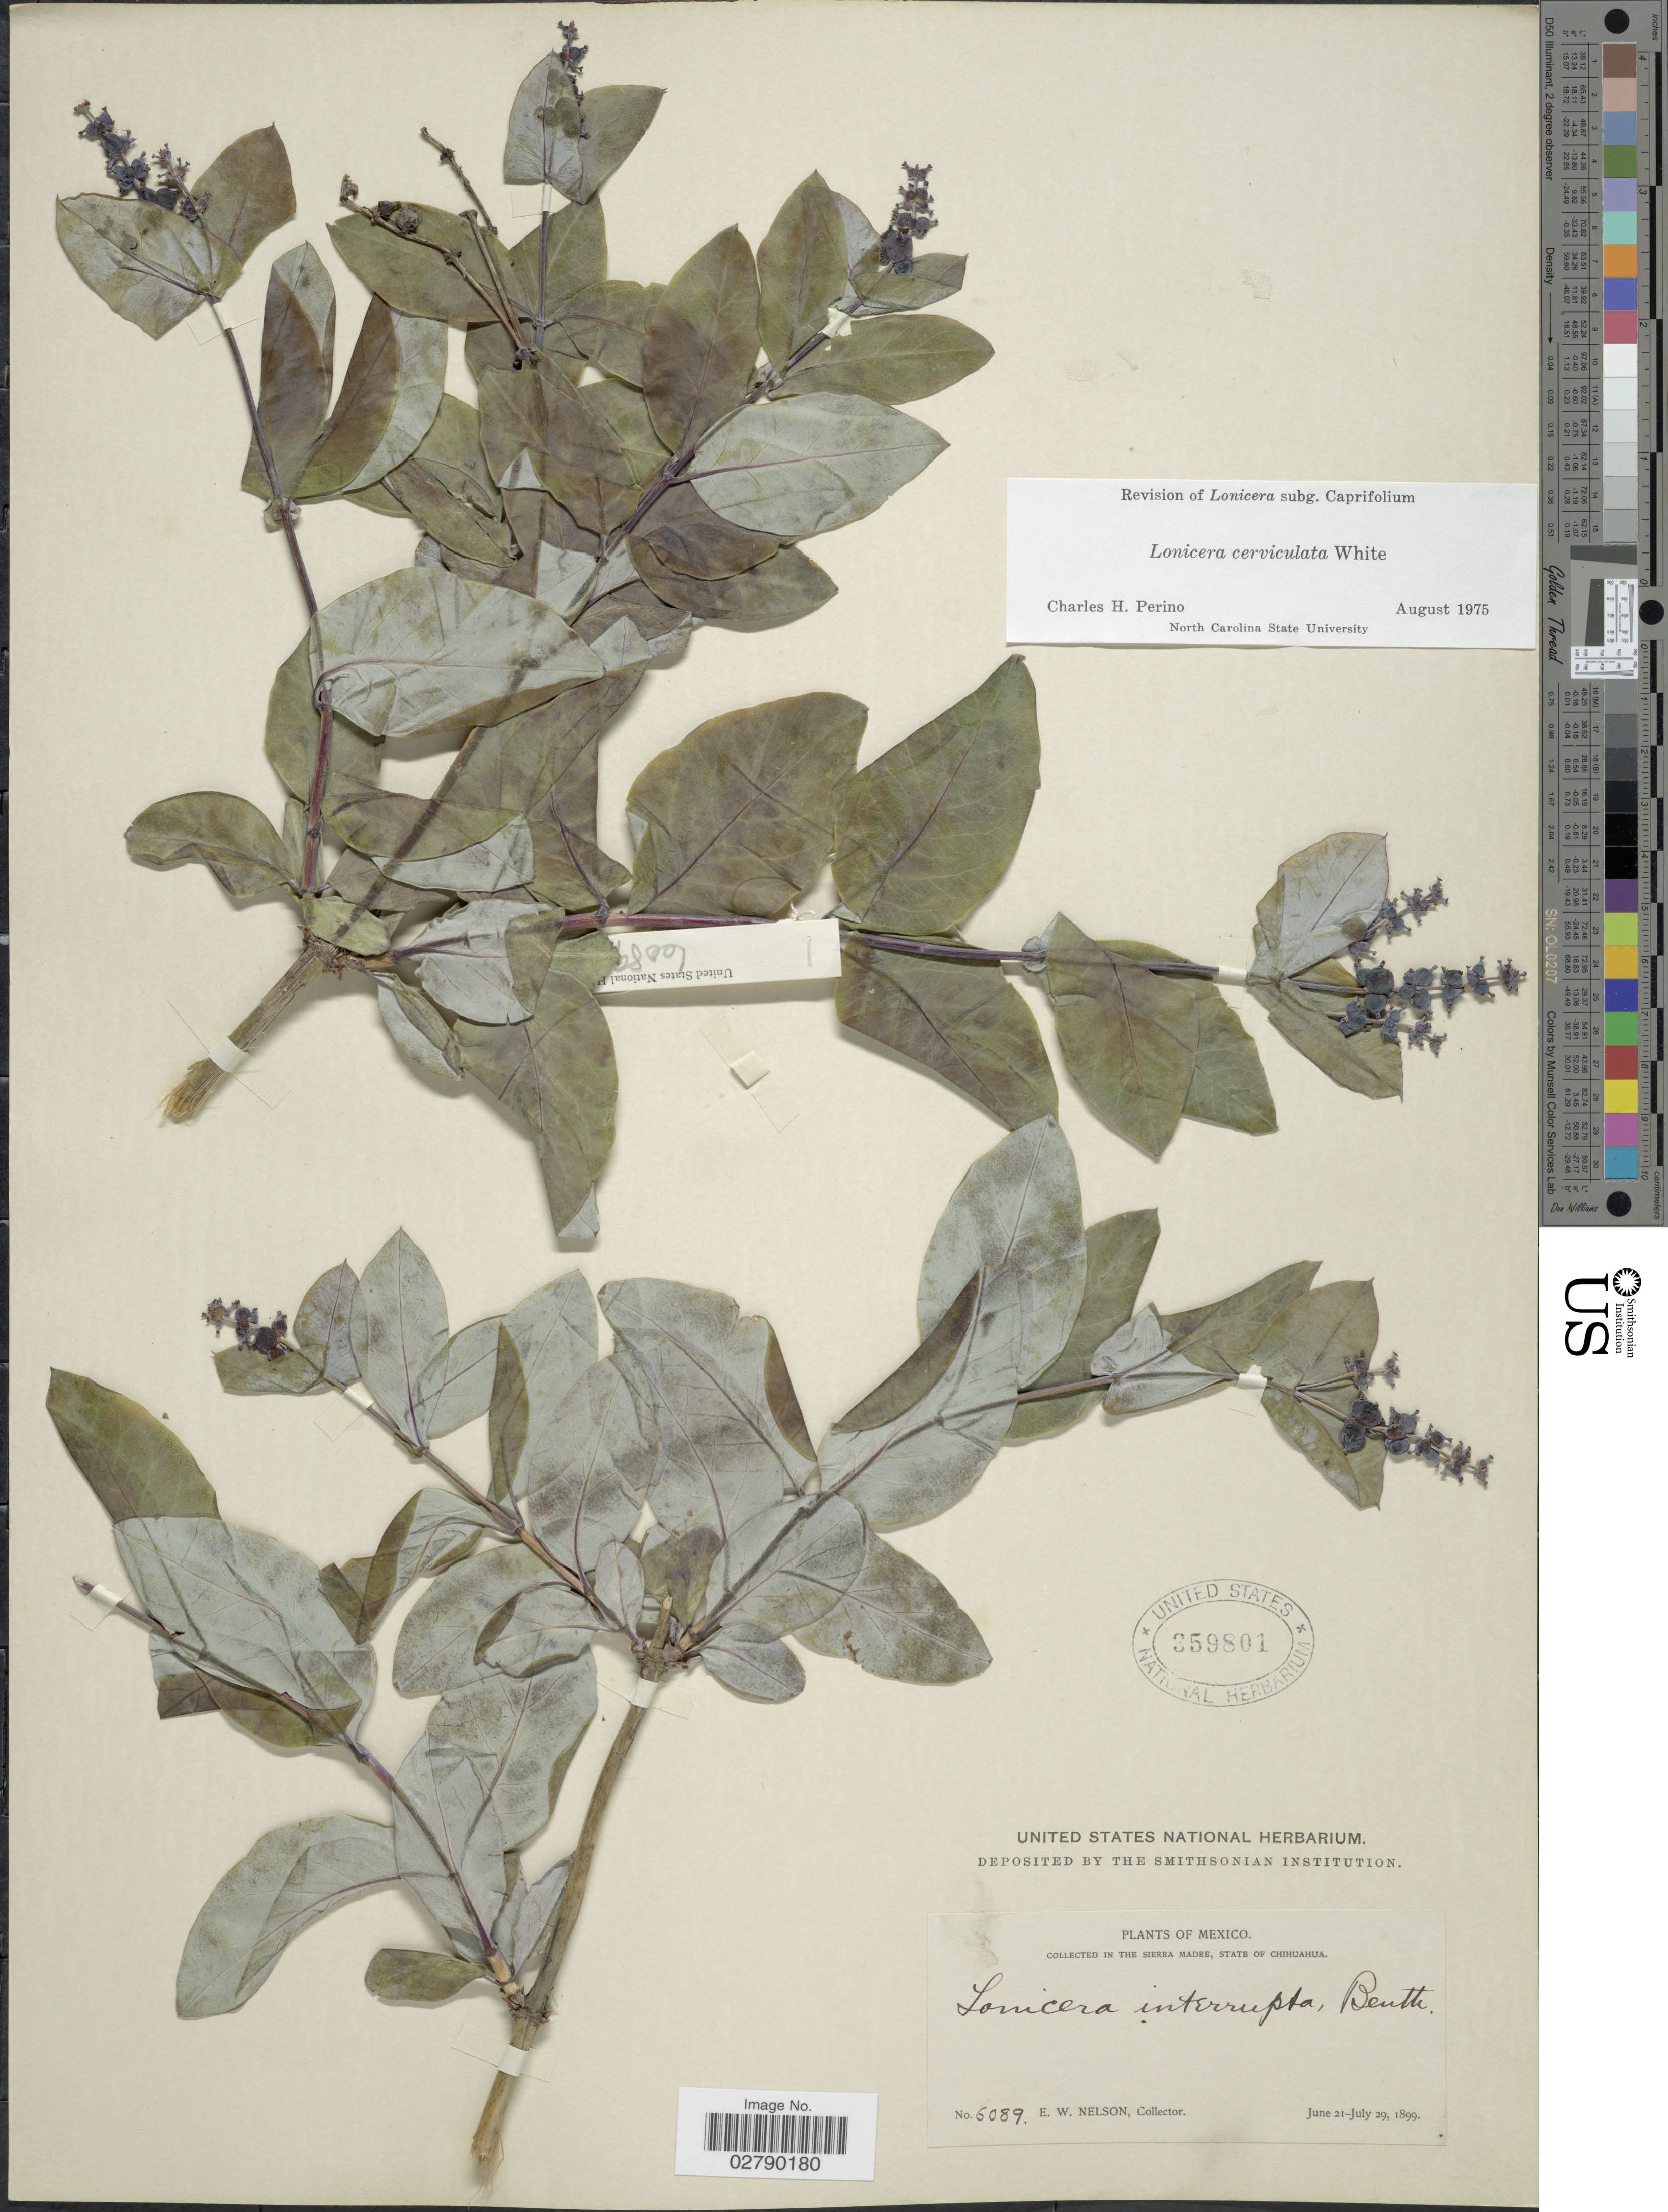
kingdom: Plantae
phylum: Tracheophyta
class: Magnoliopsida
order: Dipsacales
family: Caprifoliaceae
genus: Lonicera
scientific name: Lonicera cerviculata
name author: S.S. White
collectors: E. W. Nelson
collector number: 6089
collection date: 1899-06-21/1899-07-29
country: Mexico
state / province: Chihuahua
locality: In the Sierra Madre.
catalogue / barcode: US 359801